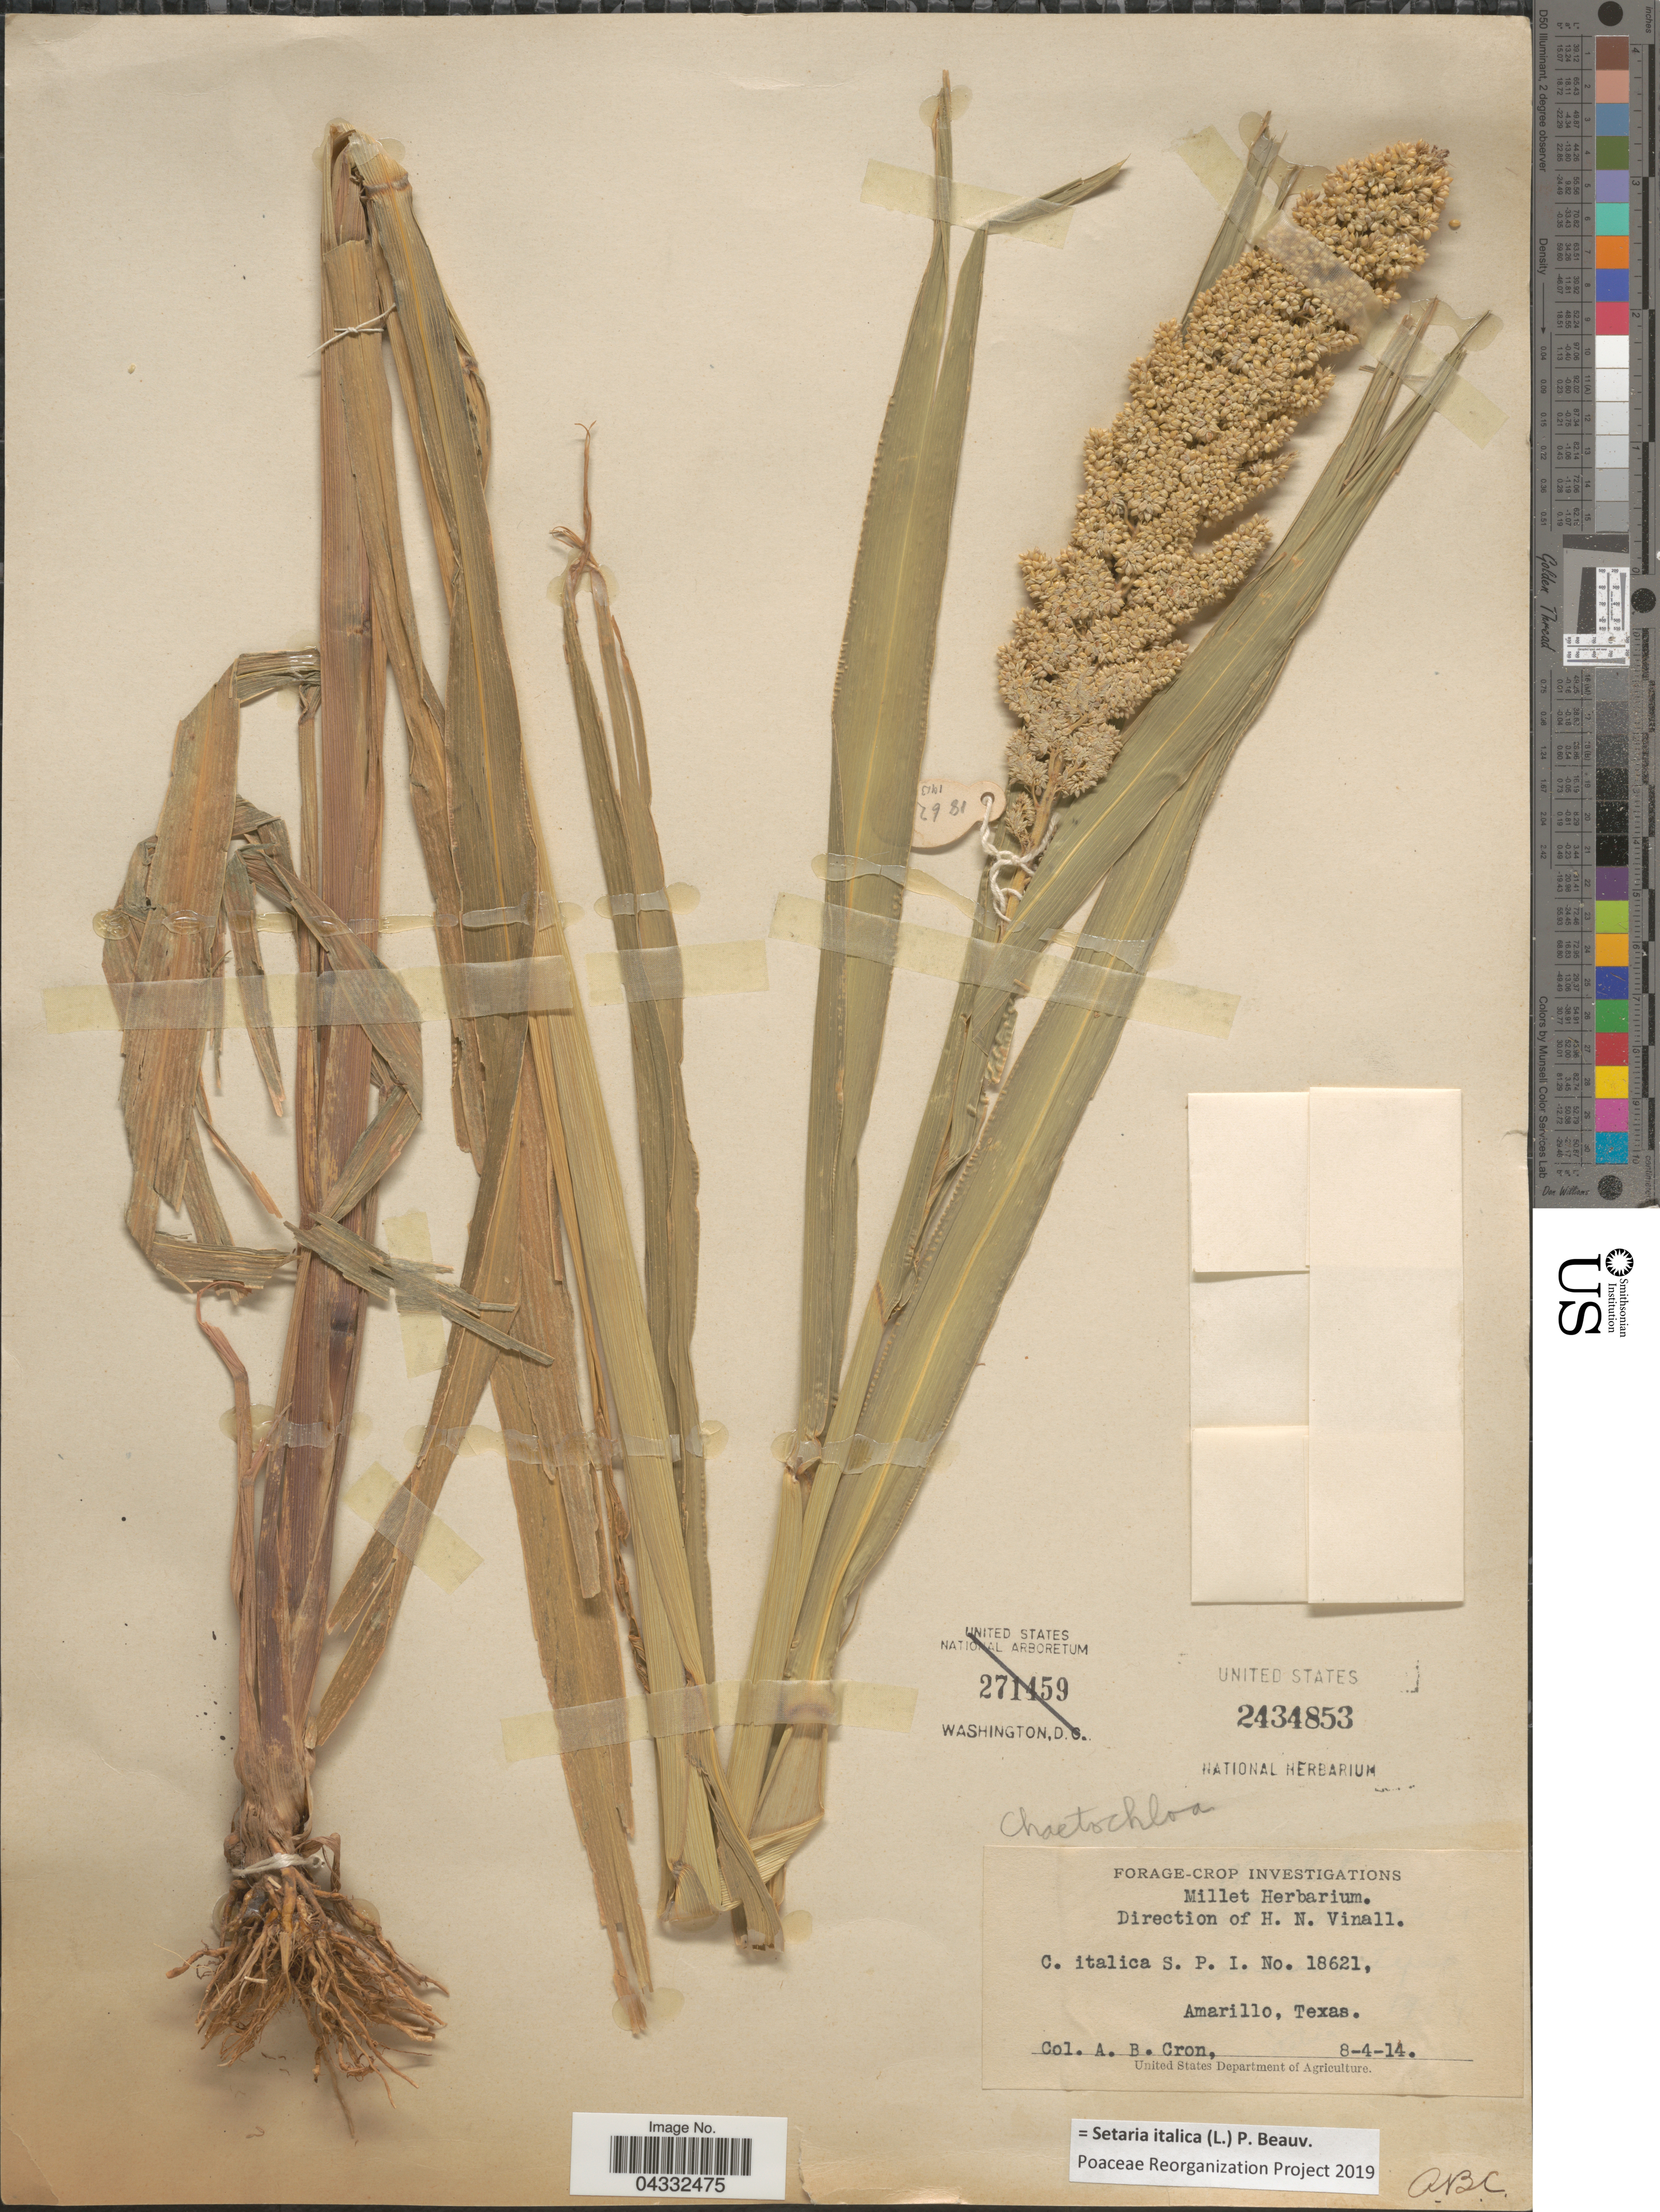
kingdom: Plantae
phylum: Tracheophyta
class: Liliopsida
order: Poales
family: Poaceae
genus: Setaria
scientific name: Setaria italica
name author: (L.) P. Beauv.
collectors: A. Cron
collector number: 18621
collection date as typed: Transcribed d/m/y: 4/8/14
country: United States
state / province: Texas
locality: Amarillo.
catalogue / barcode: US 2434853